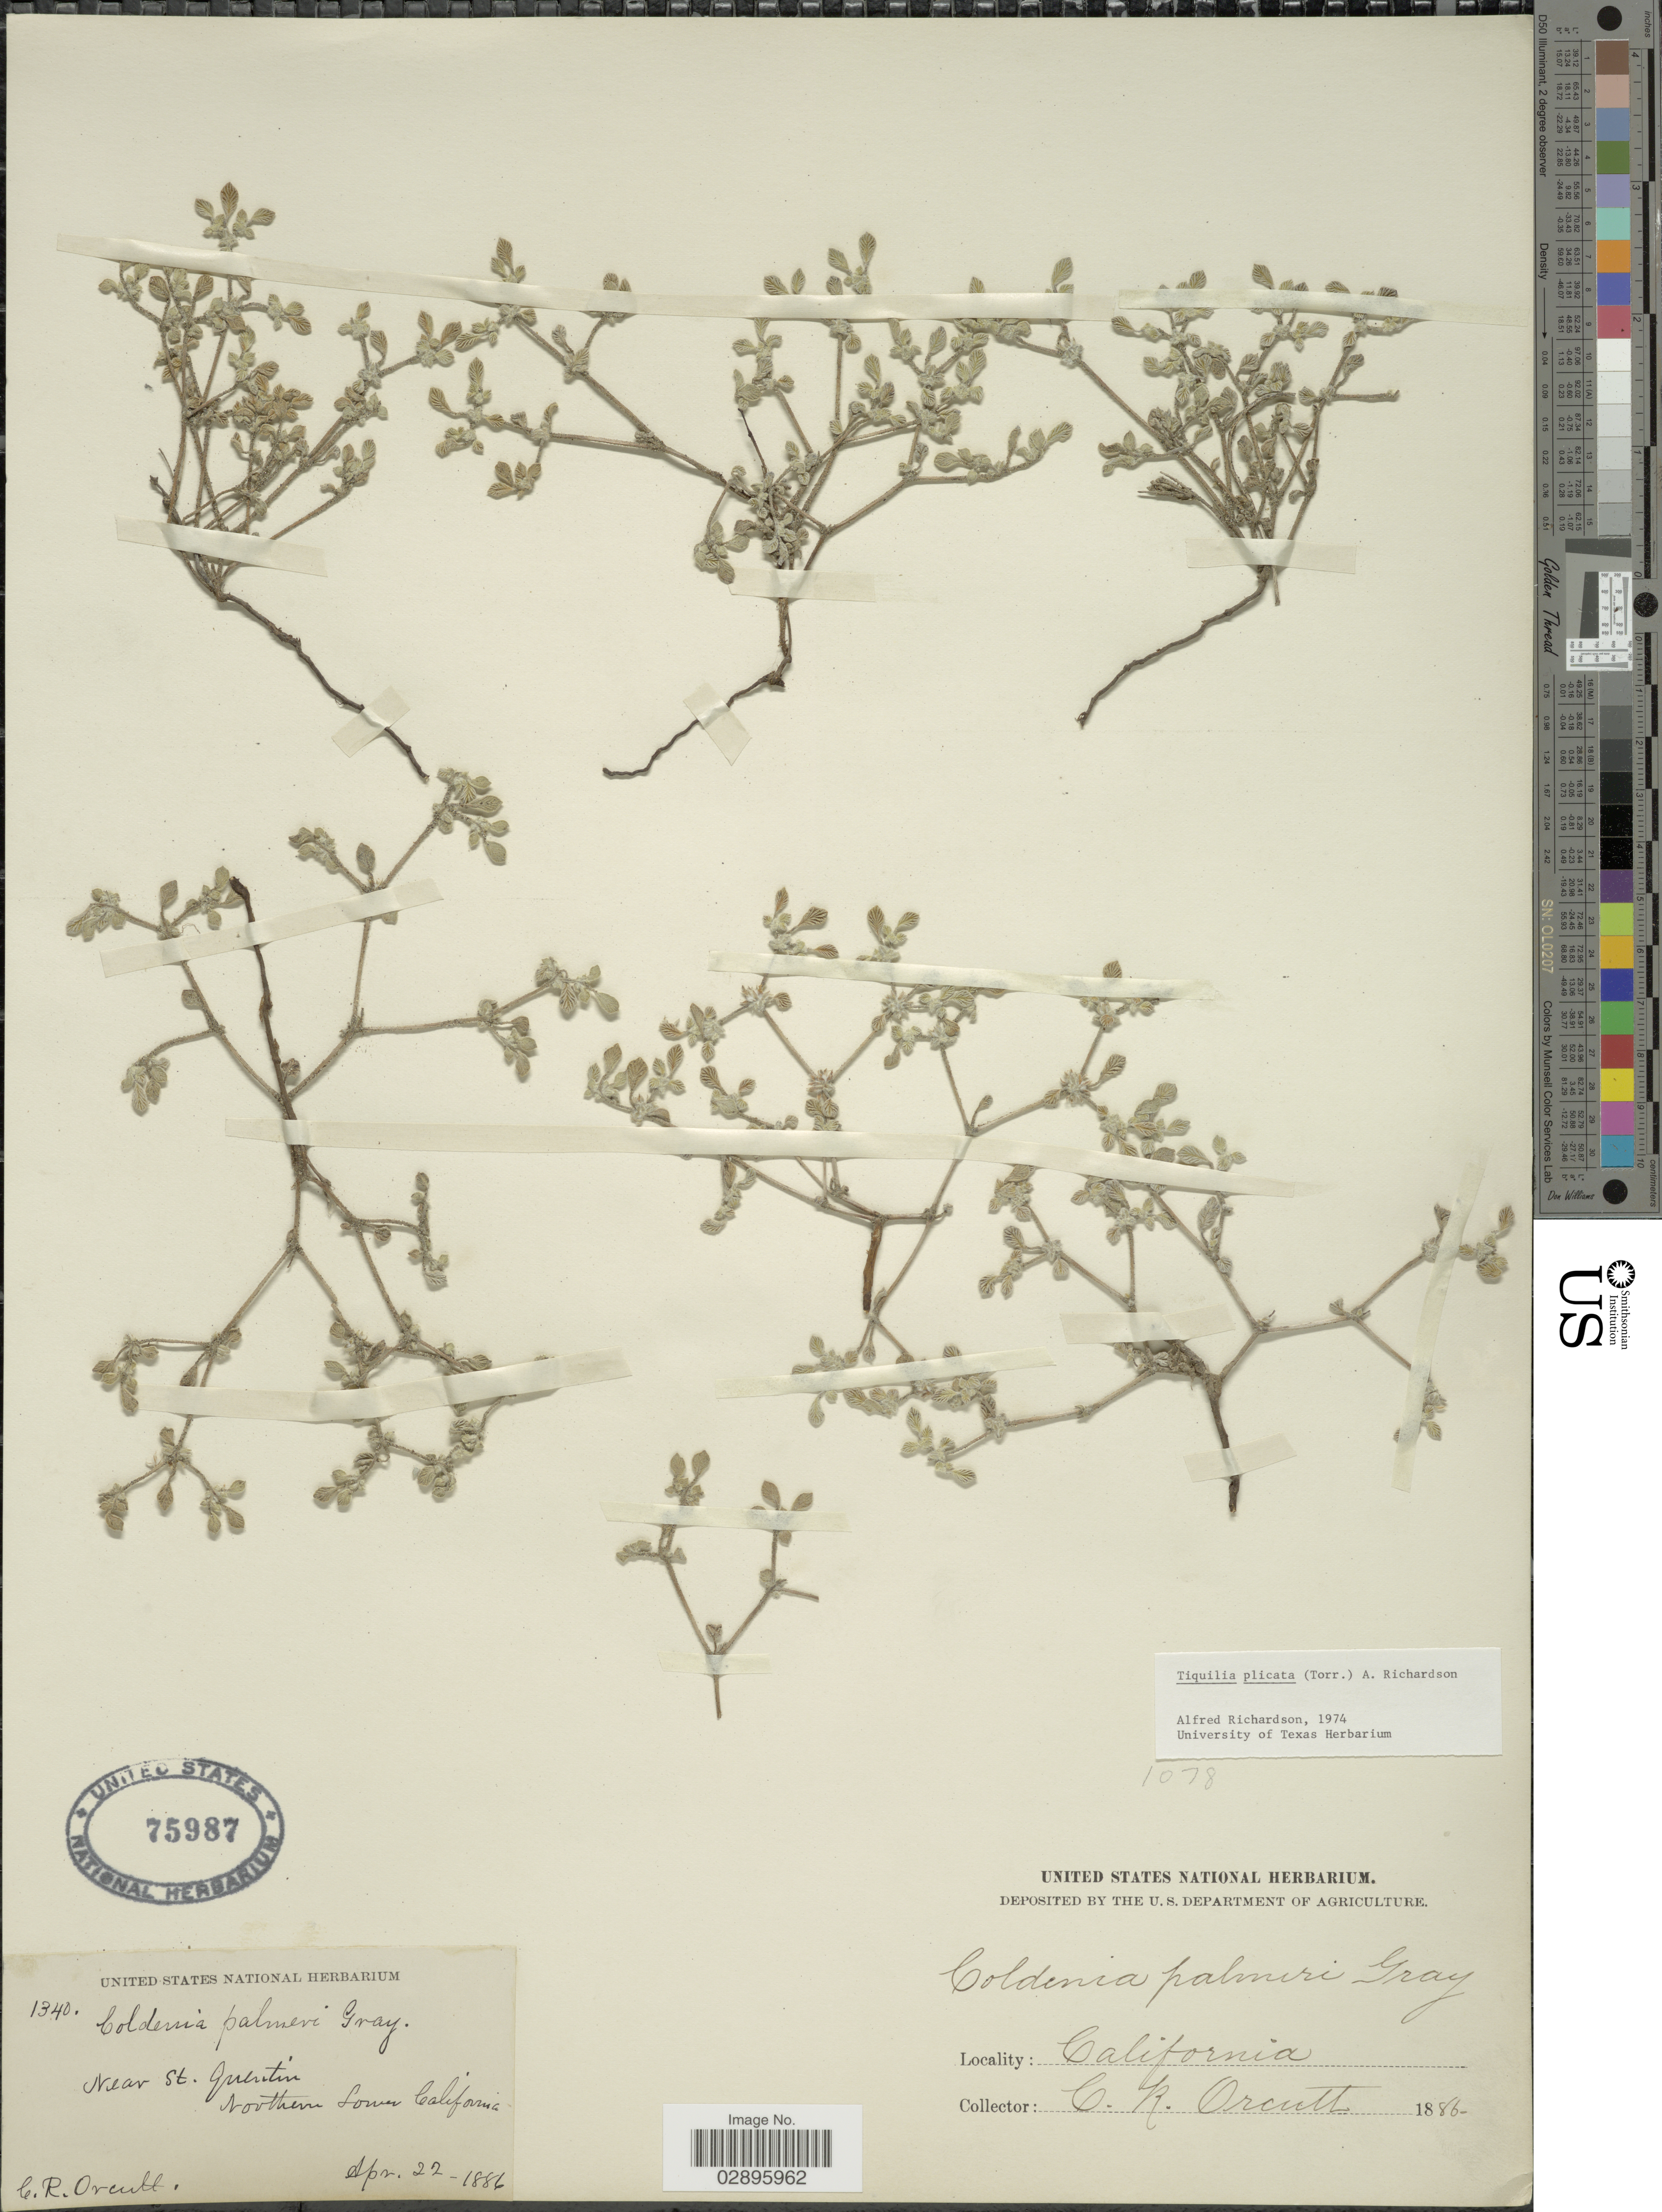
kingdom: Plantae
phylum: Tracheophyta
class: Magnoliopsida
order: Boraginales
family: Ehretiaceae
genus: Tiquilia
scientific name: Tiquilia plicata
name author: Torr.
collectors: C. R. Orcutt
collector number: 1340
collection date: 1886-04-22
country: United States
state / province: California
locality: Near St. Quentin, Northern Lower California.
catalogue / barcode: US 75987